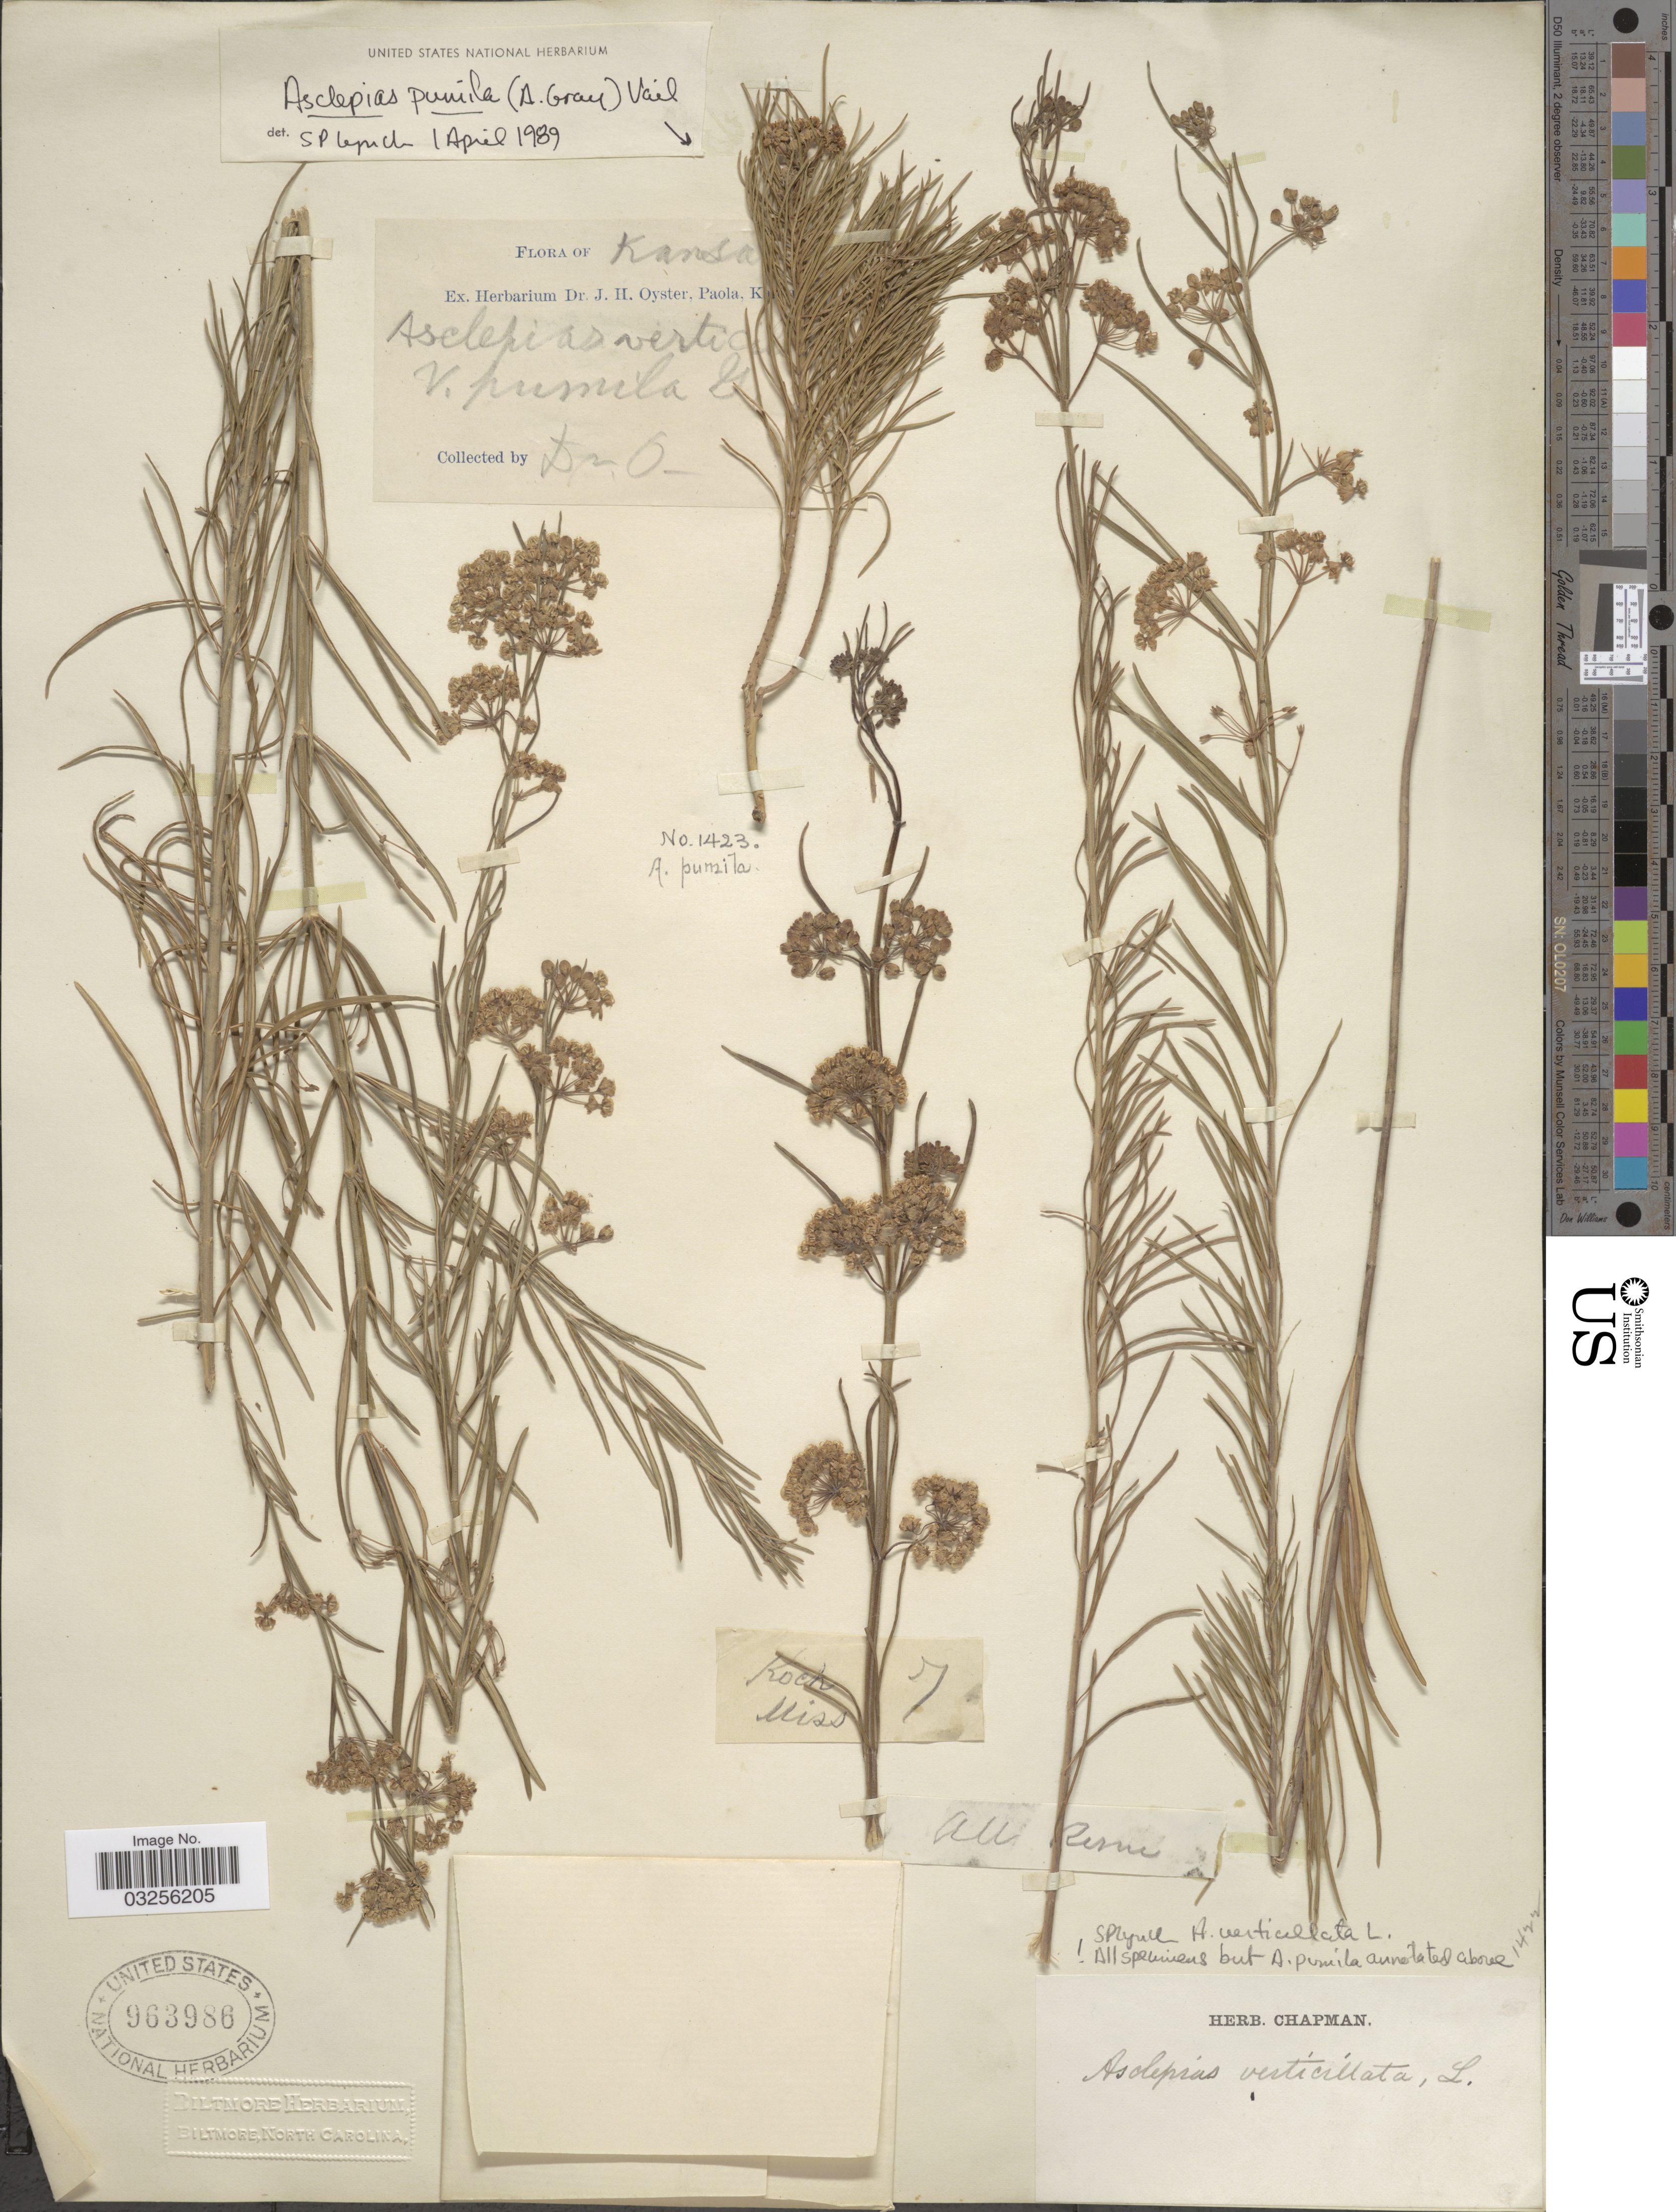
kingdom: Plantae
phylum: Tracheophyta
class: Magnoliopsida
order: Gentianales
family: Apocynaceae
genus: Asclepias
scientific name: Asclepias verticillata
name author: L.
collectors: J. H. Oyster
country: United States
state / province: Kansas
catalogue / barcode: US 963986